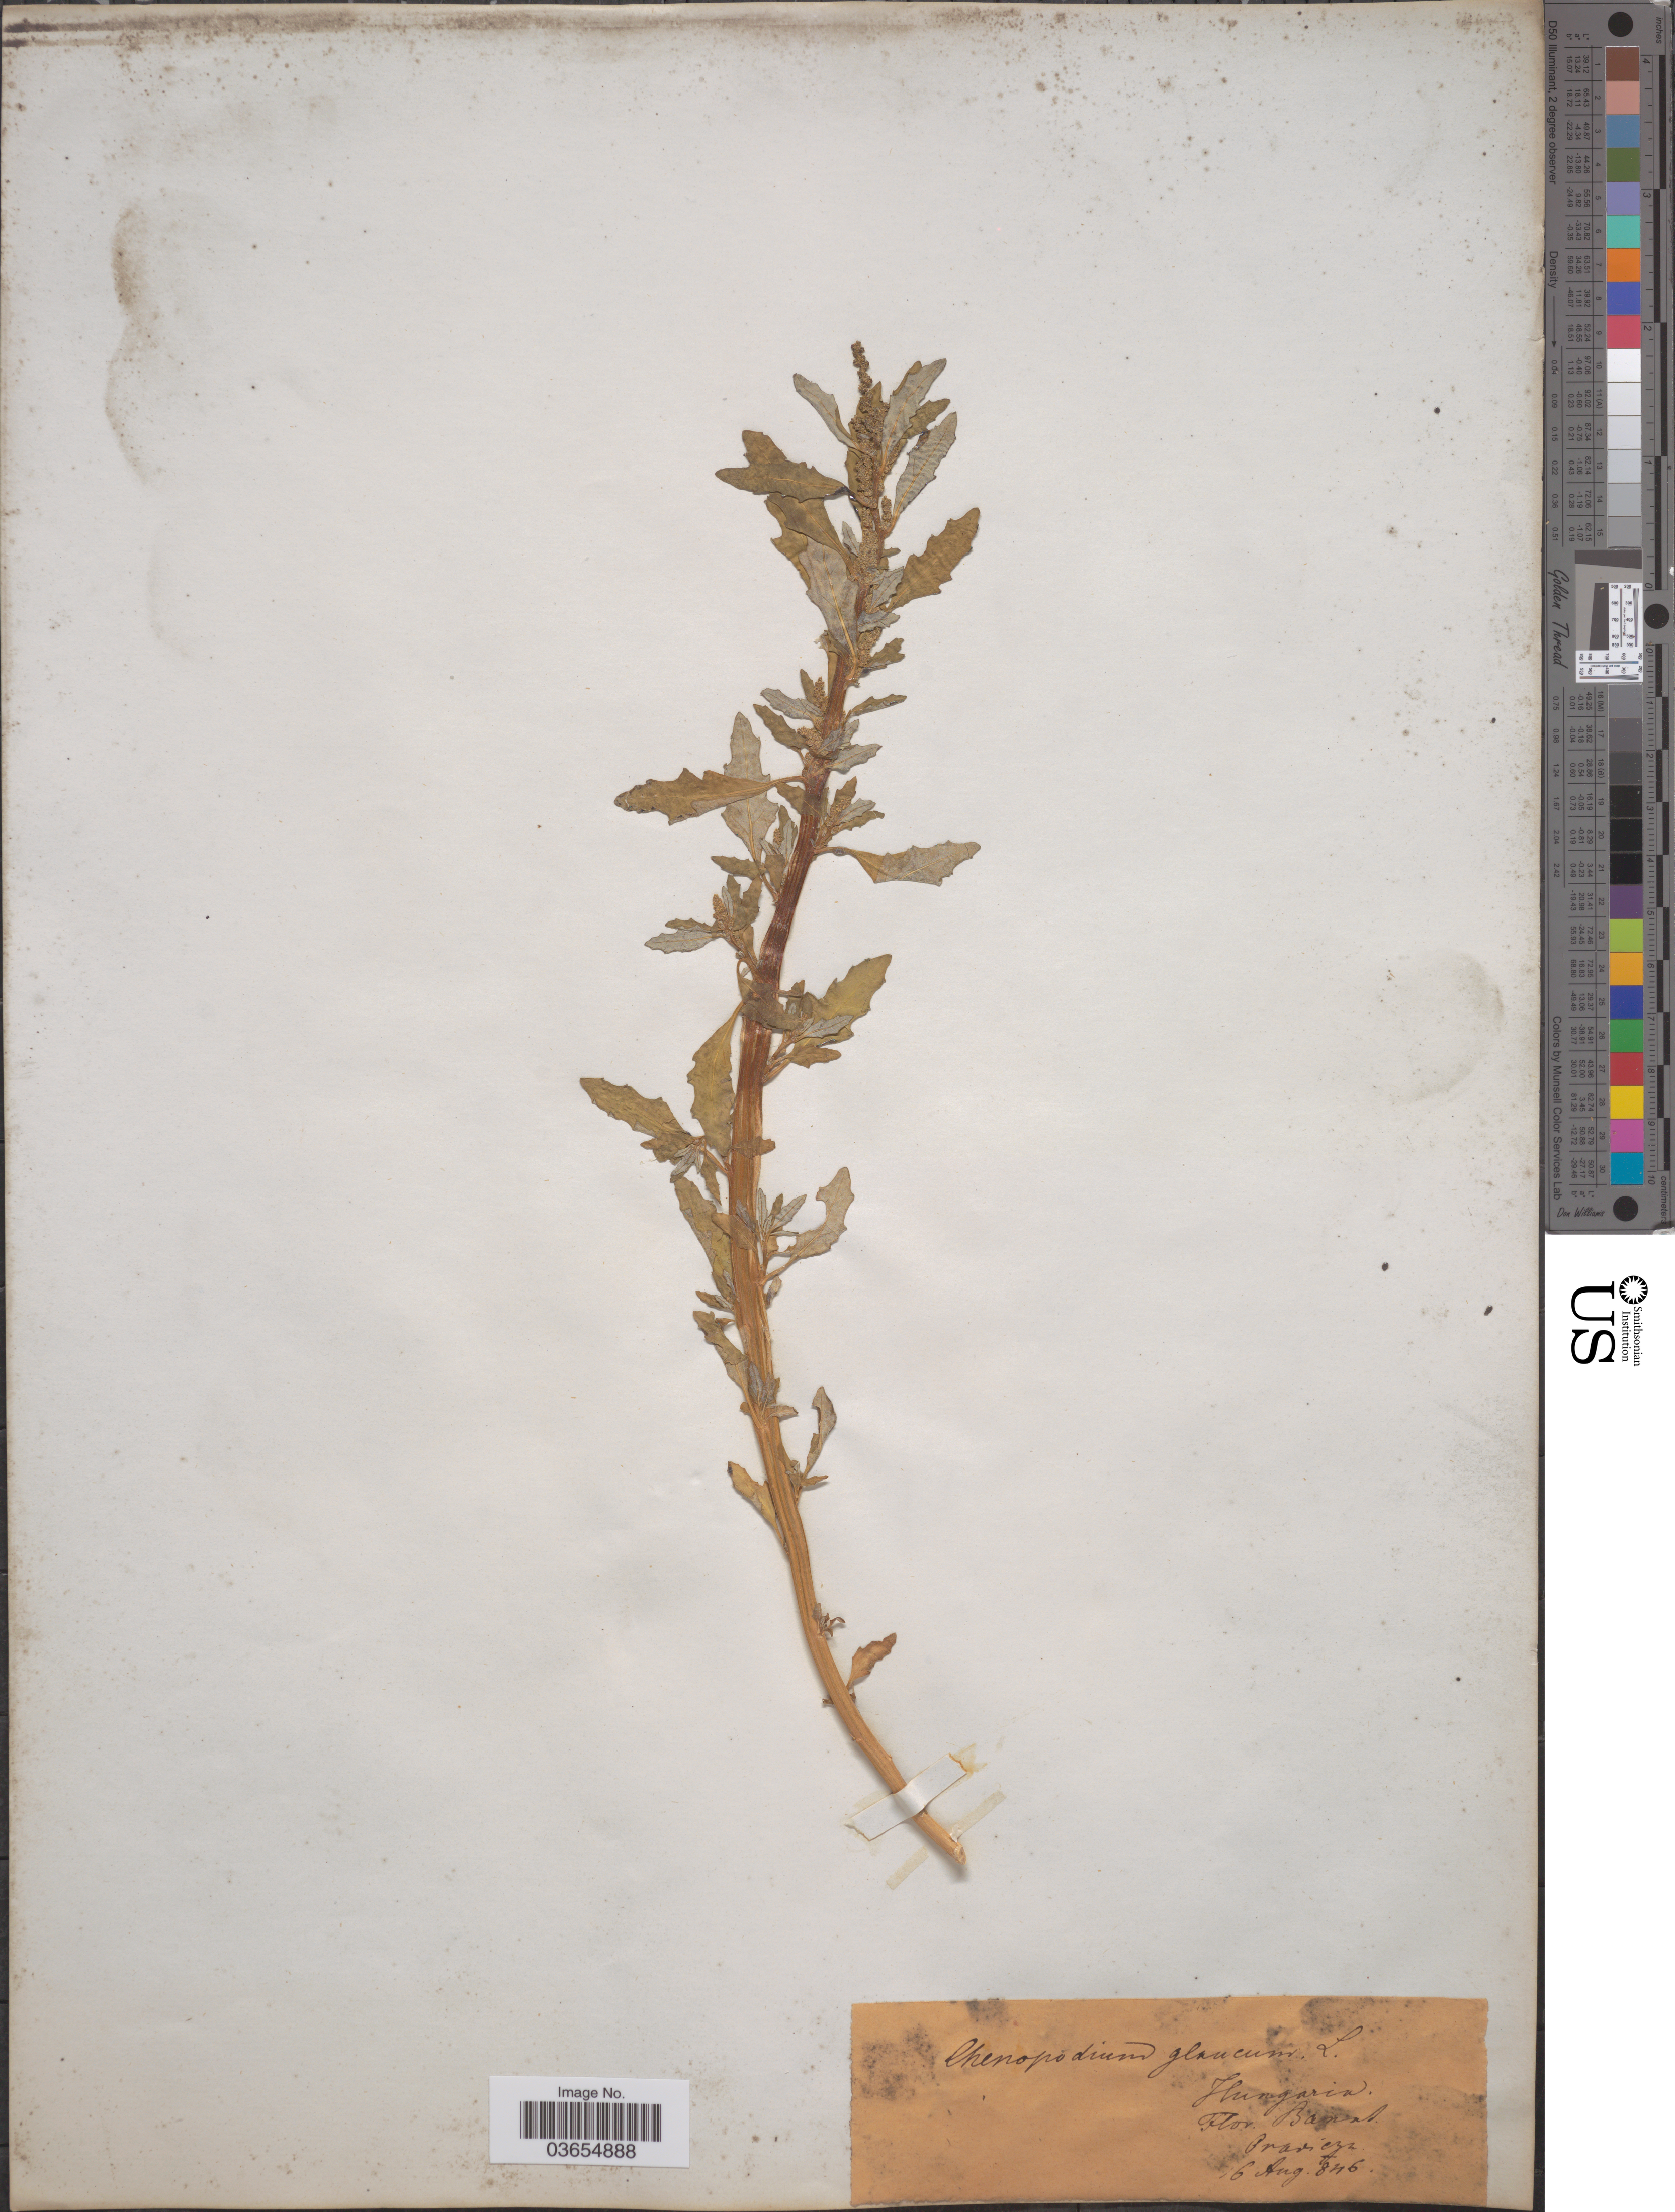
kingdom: Plantae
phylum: Tracheophyta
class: Magnoliopsida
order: Caryophyllales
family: Amaranthaceae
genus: Chenopodium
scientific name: Chenopodium glaucum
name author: L.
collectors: Pravicz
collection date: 1846-08-16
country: Hungary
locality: Banat.